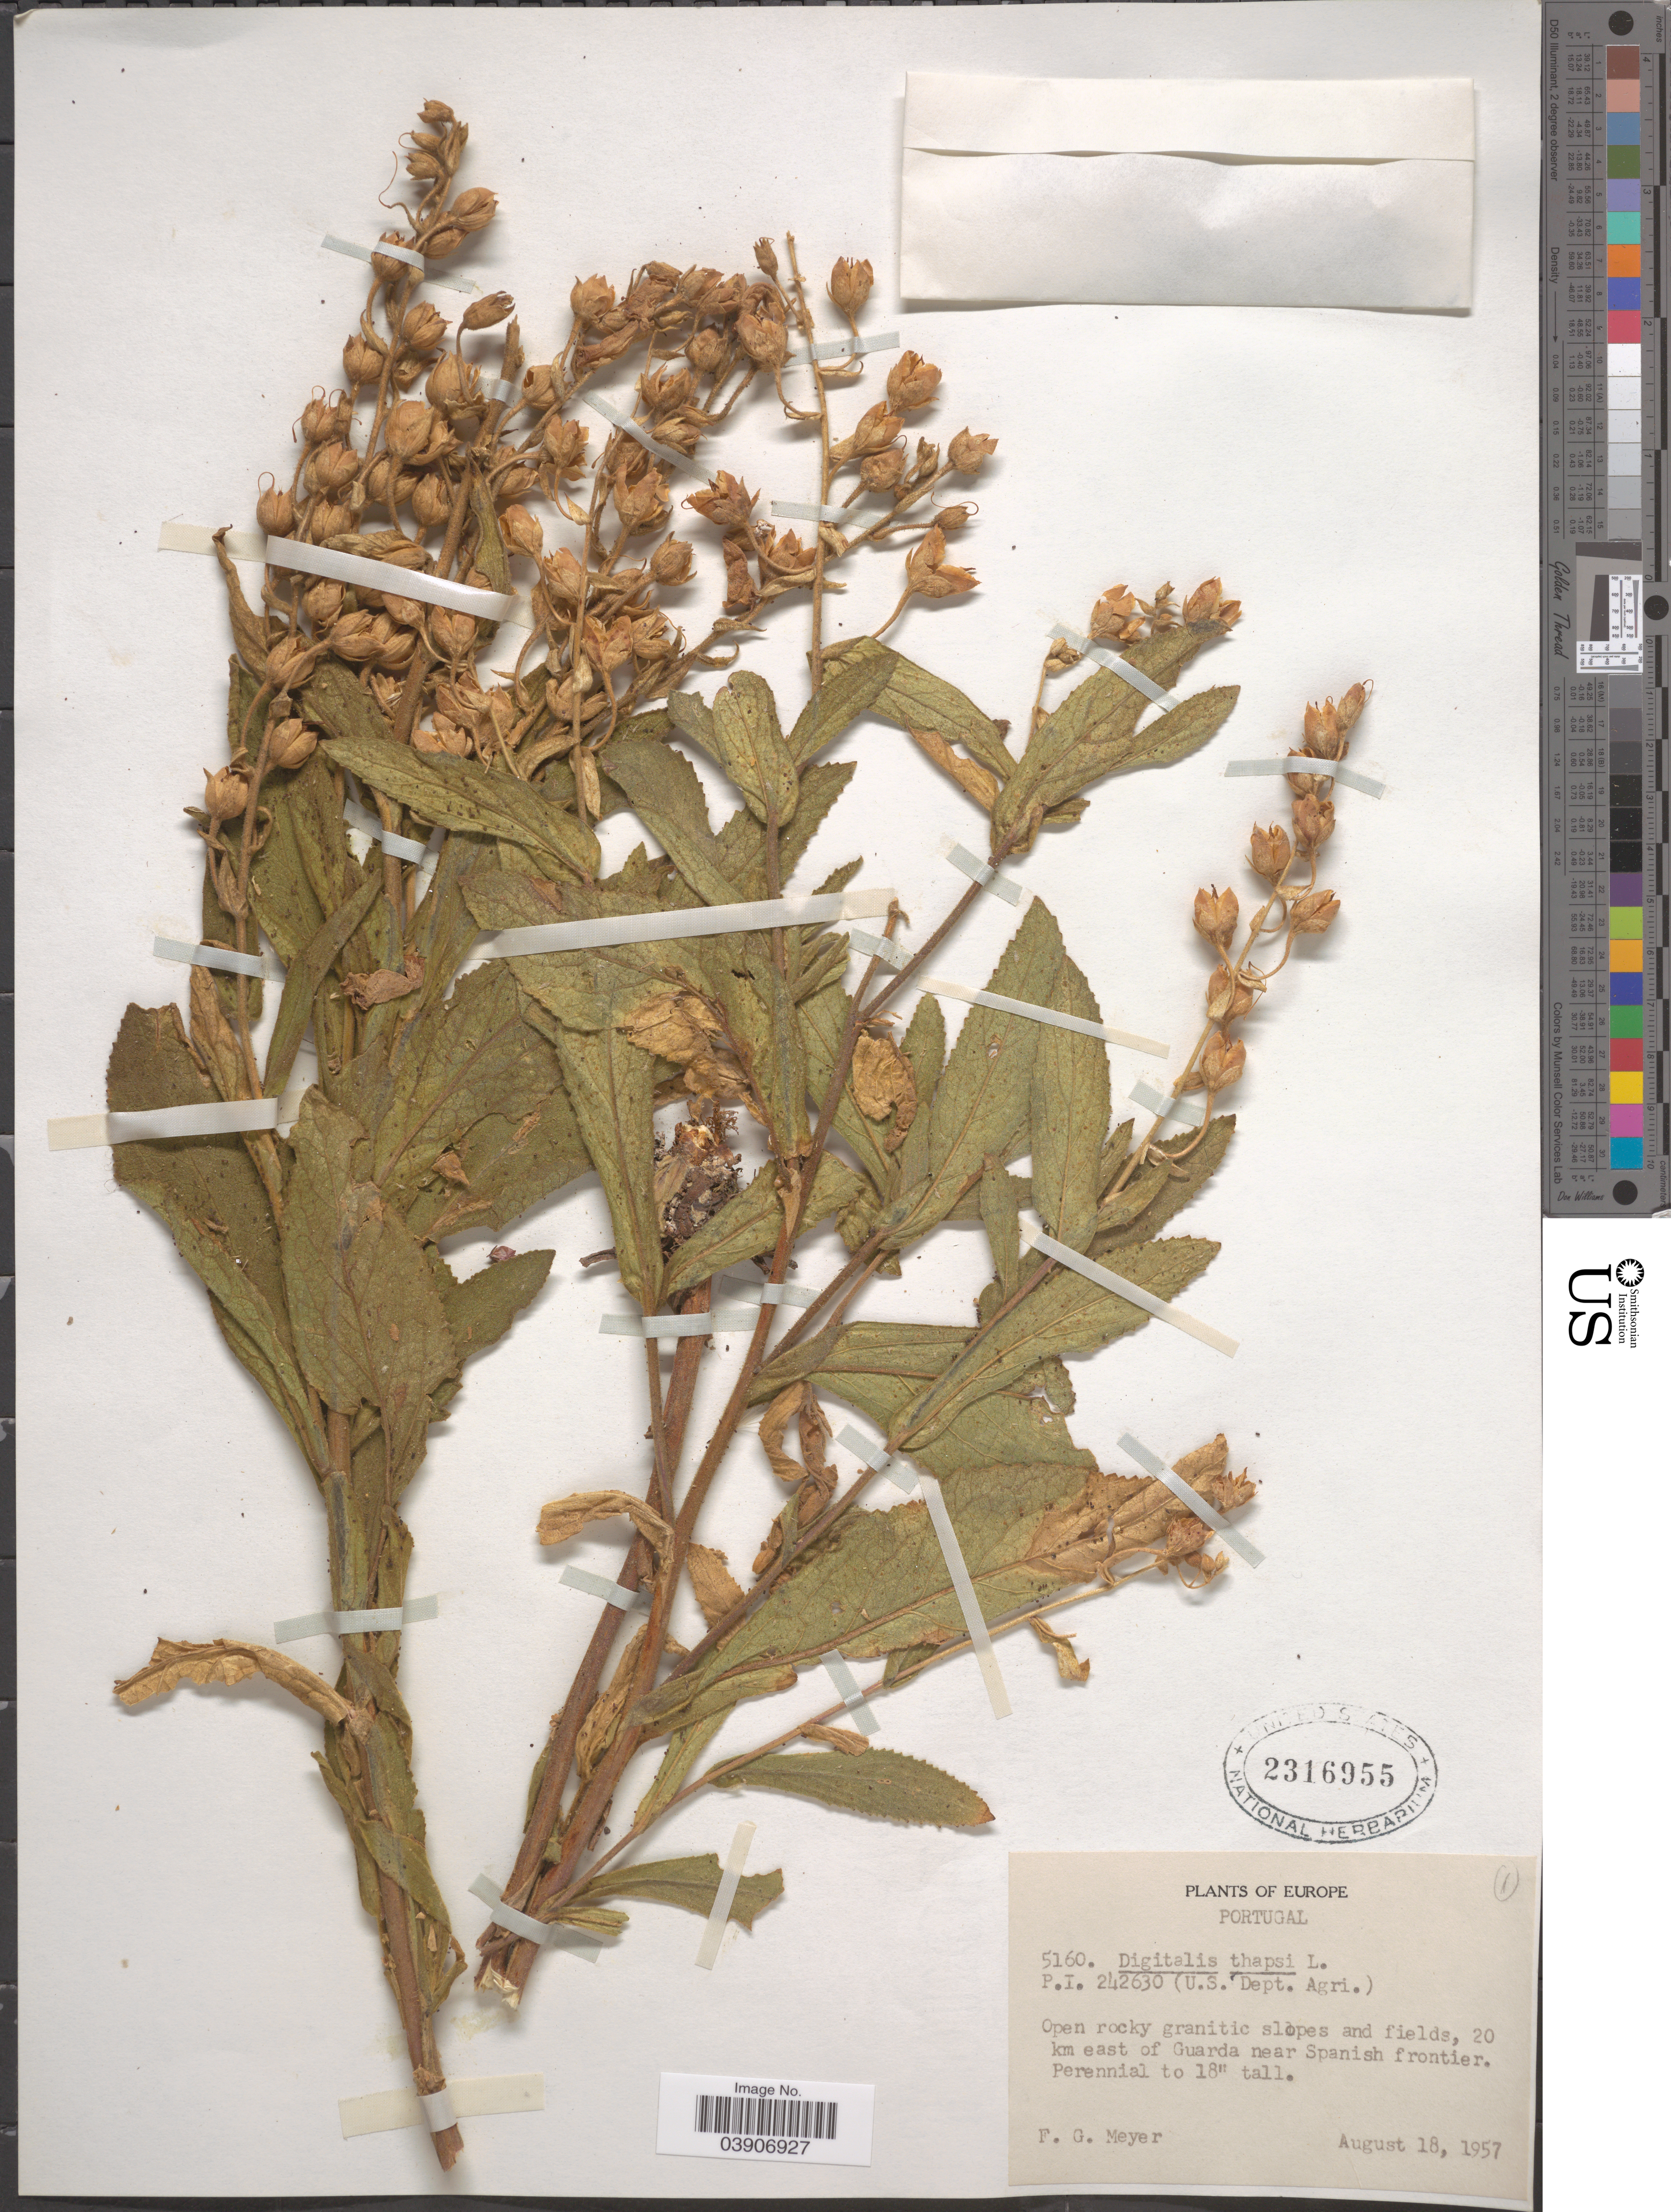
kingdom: Plantae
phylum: Tracheophyta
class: Magnoliopsida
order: Lamiales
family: Plantaginaceae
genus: Digitalis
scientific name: Digitalis thapsi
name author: L.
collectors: F. G. Meyer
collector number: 5160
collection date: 1957-08-18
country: Portugal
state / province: Guarda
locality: Europe. 20 km east of Guarda near Spanish frontier.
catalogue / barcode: US 2316955